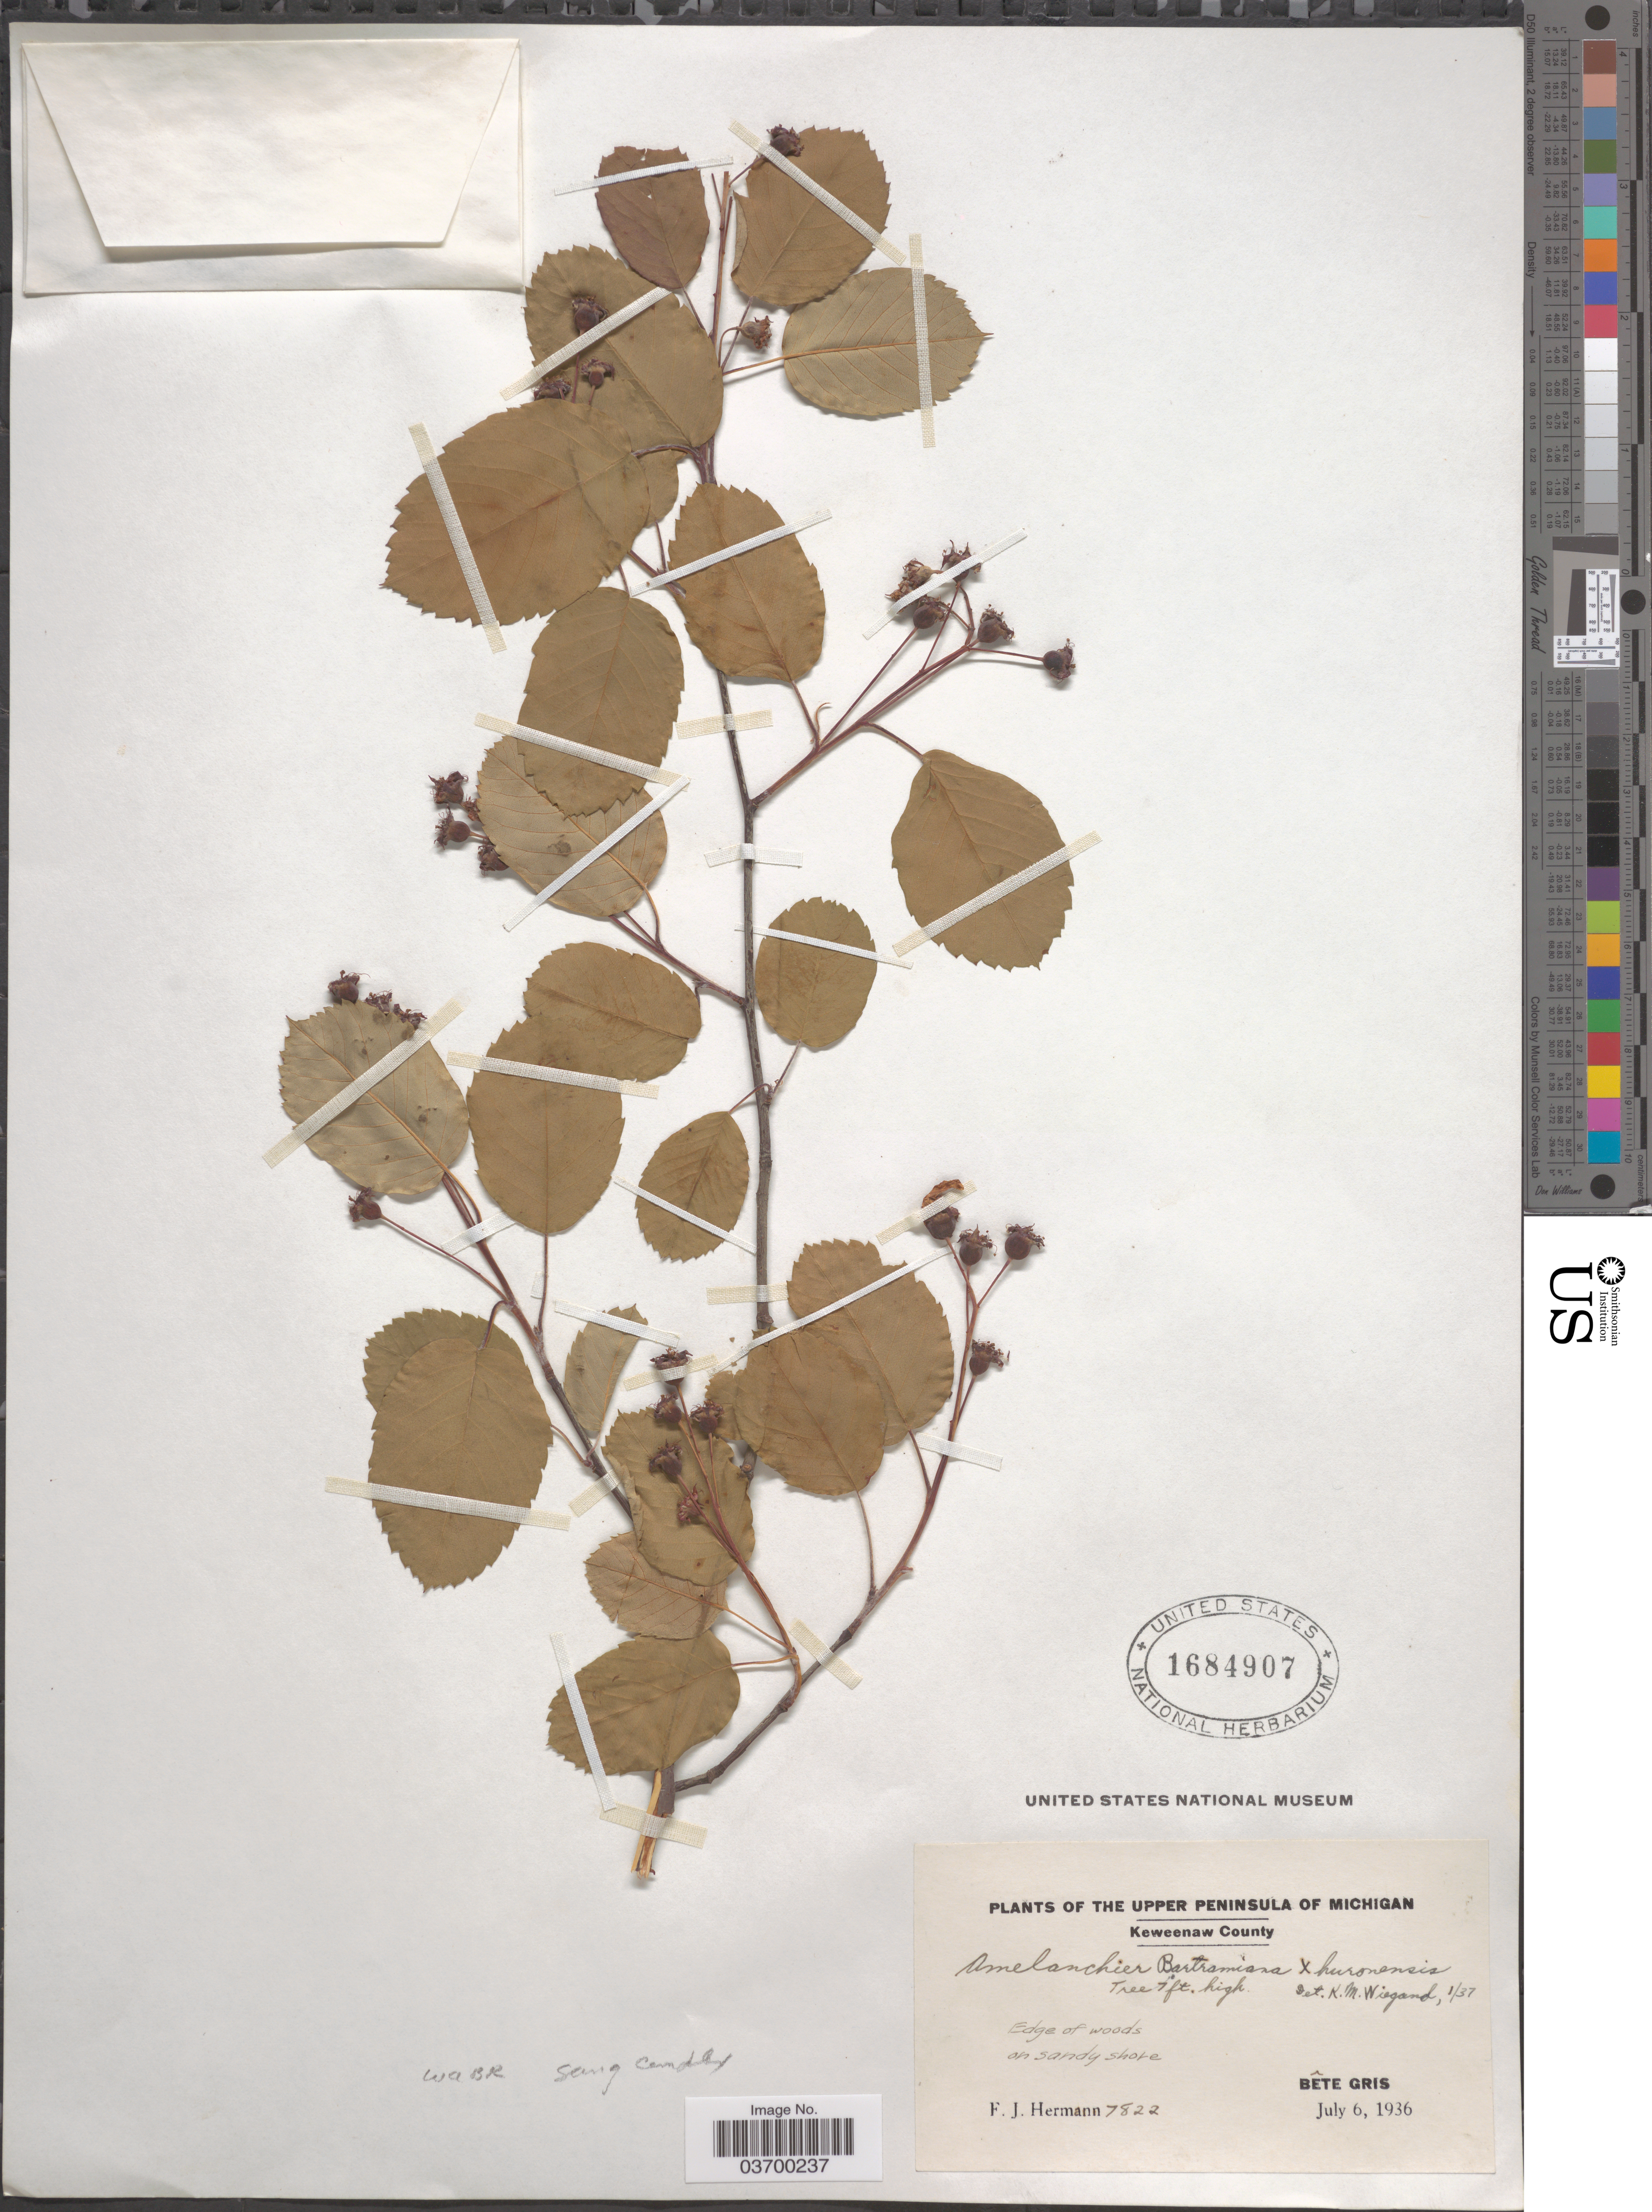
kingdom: Plantae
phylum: Tracheophyta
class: Magnoliopsida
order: Rosales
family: Rosaceae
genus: Amelanchier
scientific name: Amelanchier bartramiana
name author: (Tausch) M. Roem.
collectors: F. J. Hermann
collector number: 7822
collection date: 1936-07-06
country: United States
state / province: Michigan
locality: Upper Peninsula of Michigan. Keweenaw County. Bête Gris.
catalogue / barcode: US 1684907